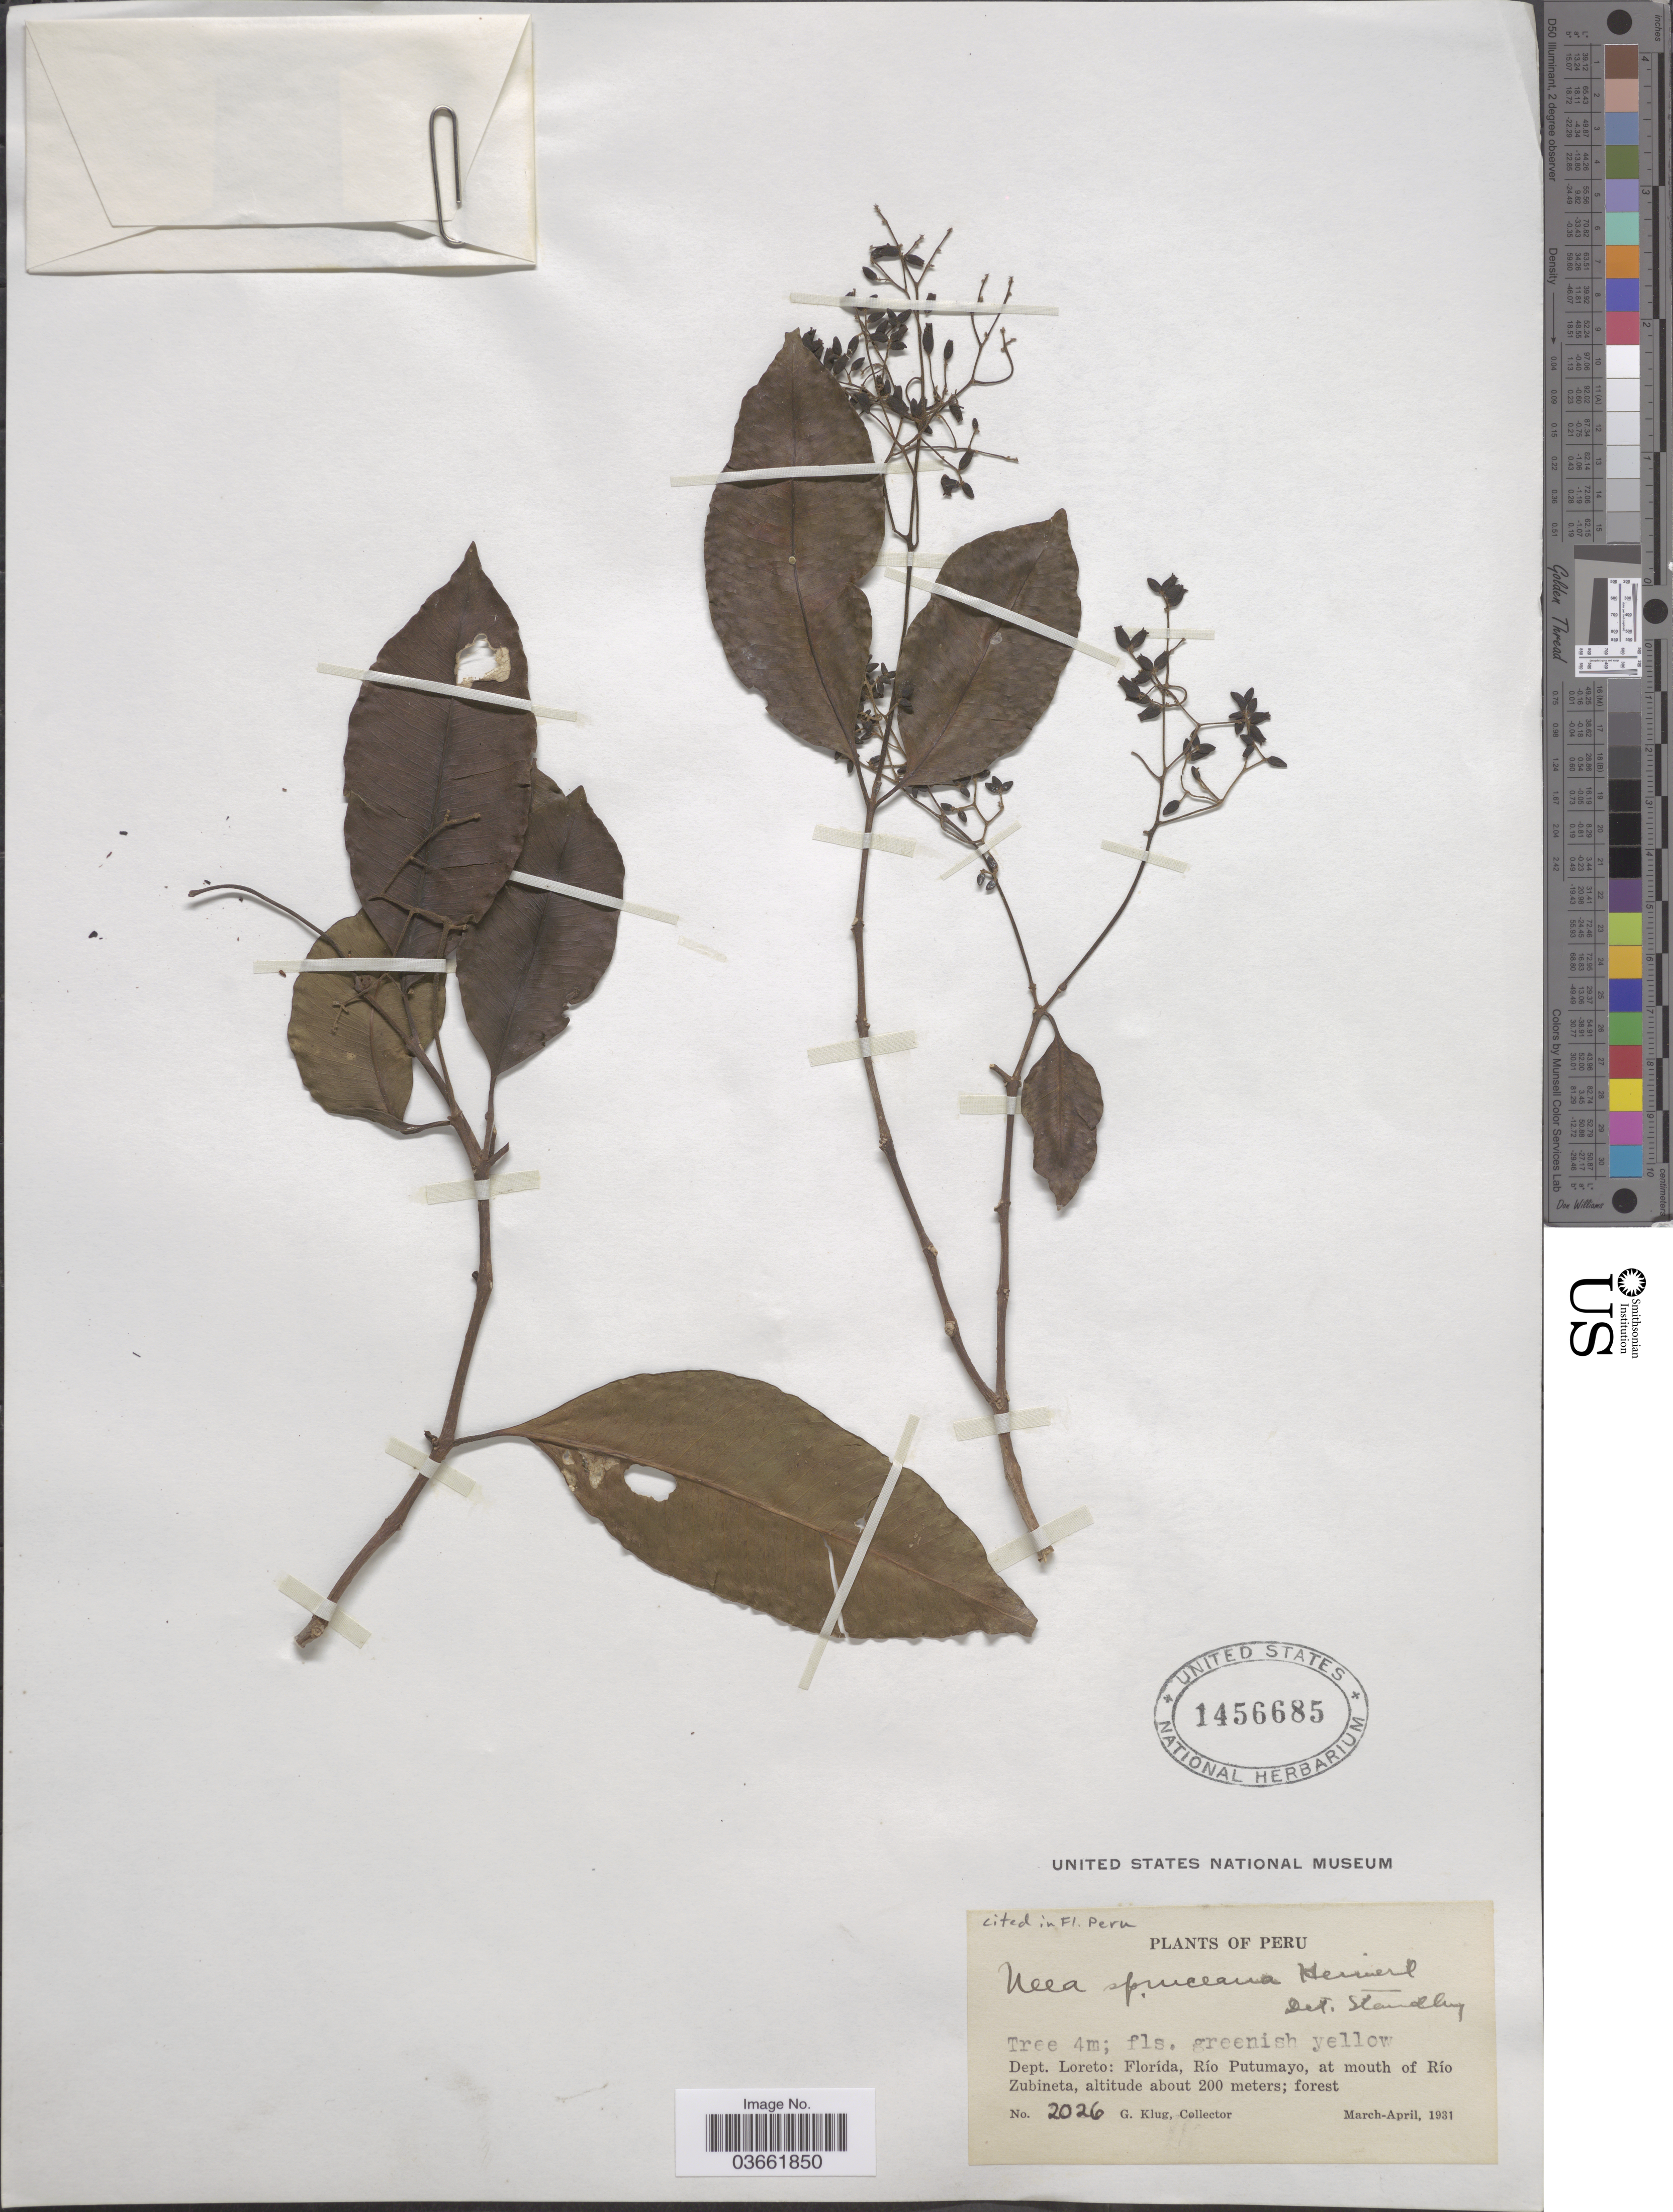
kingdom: Plantae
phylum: Tracheophyta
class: Magnoliopsida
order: Caryophyllales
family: Nyctaginaceae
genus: Neea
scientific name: Neea spruceana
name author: Heimerl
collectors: G. Klug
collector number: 2026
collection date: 1931-03/1931-04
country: Peru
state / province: Loreto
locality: Dept. Loreto: Florída, Río Putumayo, at mouth of Río Zubineta.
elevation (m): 200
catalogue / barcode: US 1456685